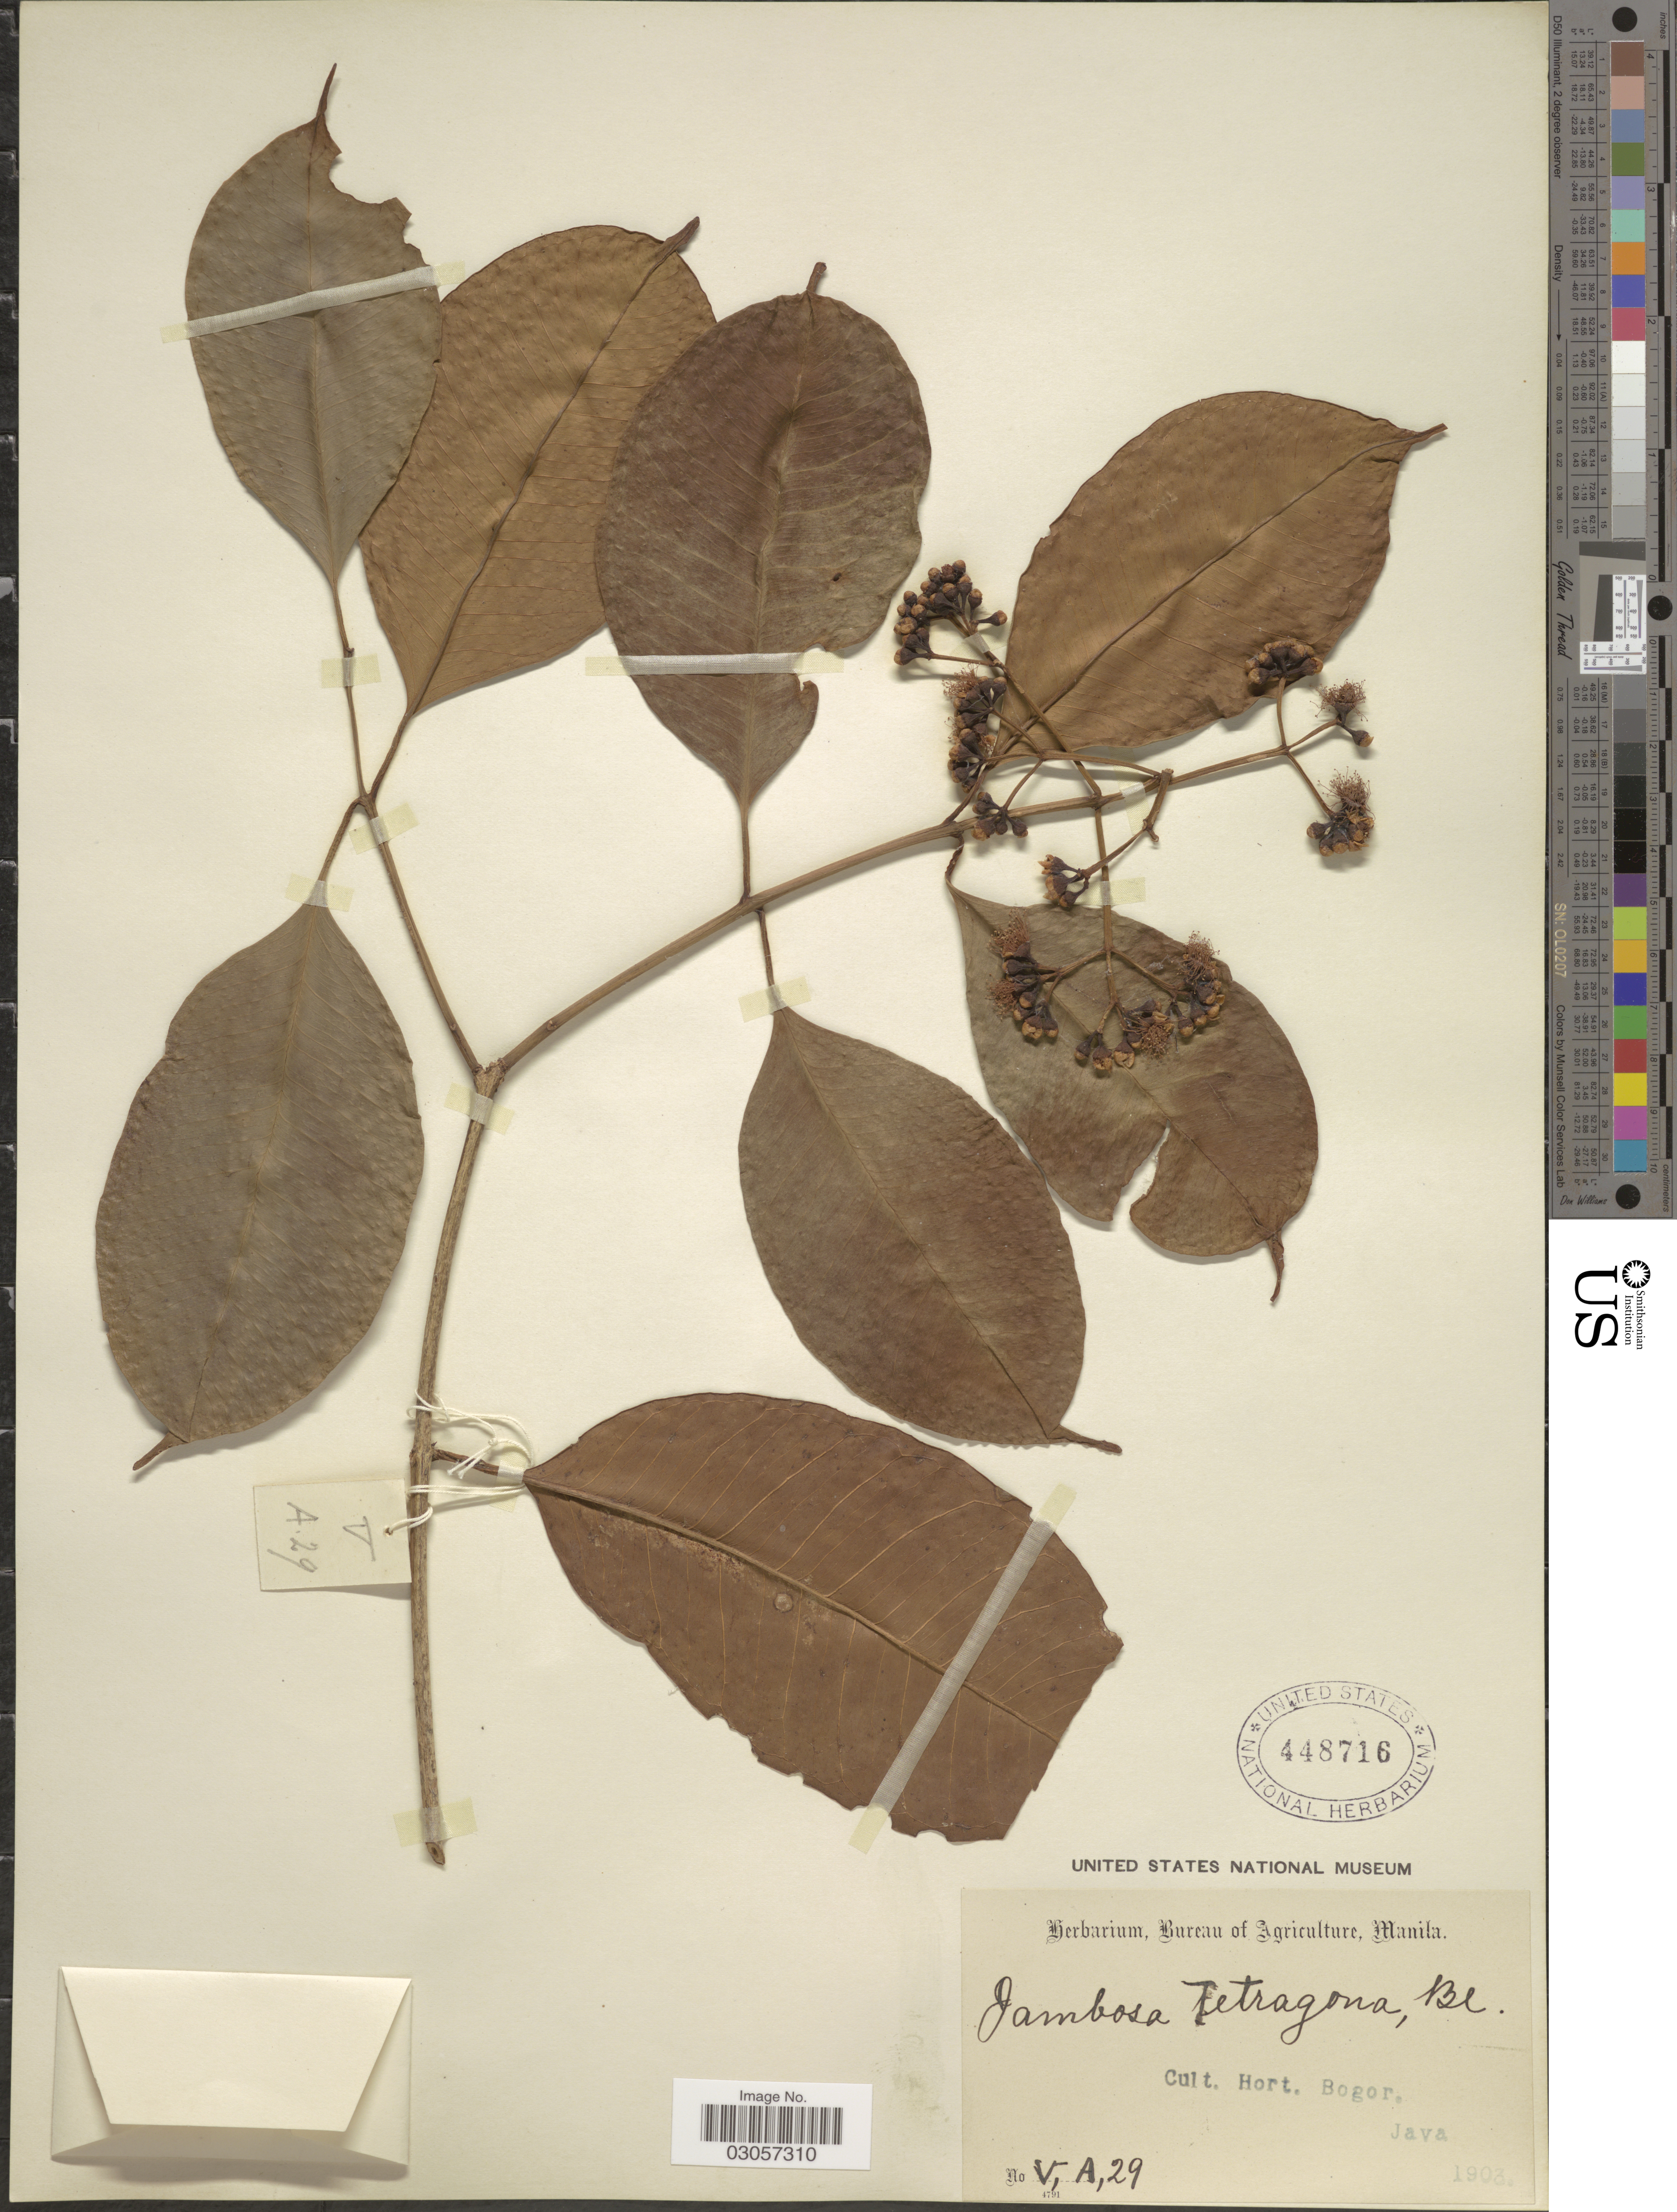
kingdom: Plantae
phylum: Tracheophyta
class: Magnoliopsida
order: Myrtales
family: Myrtaceae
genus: Syzygium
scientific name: Syzygium umbilicatum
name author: (Koord. & Valeton) Amshoff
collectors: Ex herb. Bureau of Agriculture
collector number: V,A, 29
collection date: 1903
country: Indonesia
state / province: Java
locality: Cult. Hort. Bogor.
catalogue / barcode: US 448716